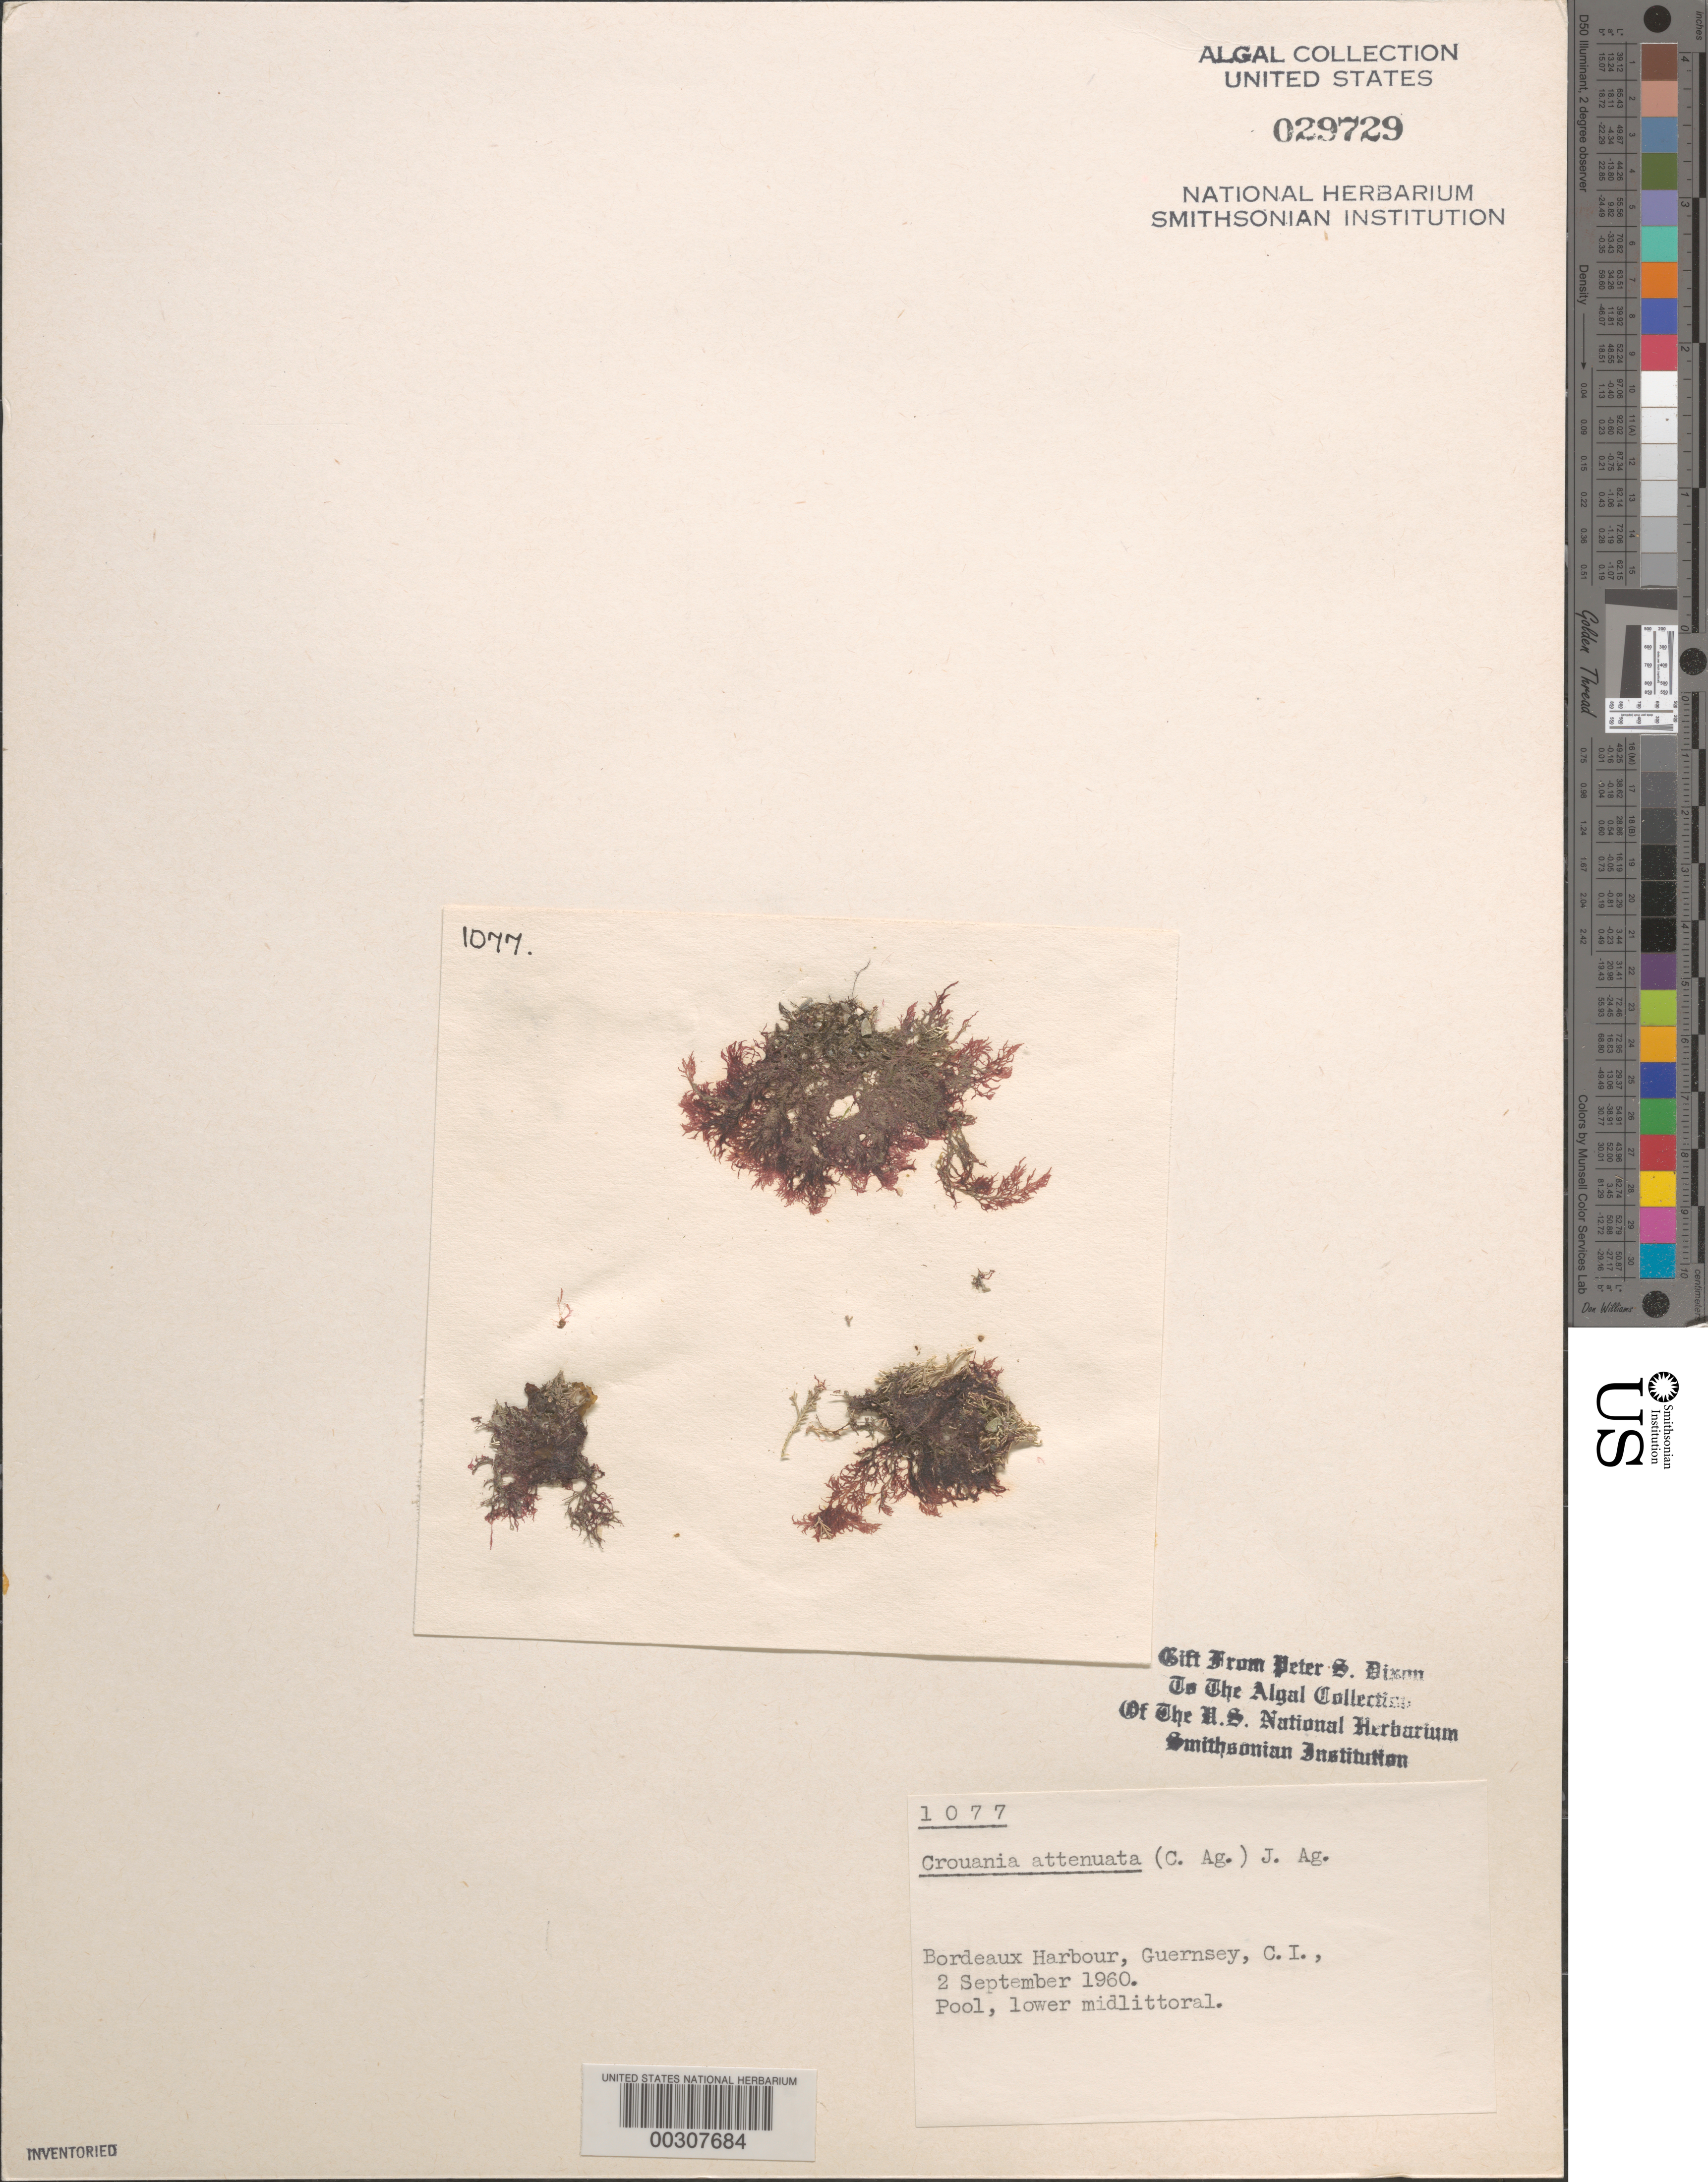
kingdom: Plantae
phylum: Rhodophyta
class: Florideophyceae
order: Ceramiales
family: Callithamniaceae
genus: Crouania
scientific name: Crouania attenuata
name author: (C. Agardh) J. Agardh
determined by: Dixon, P. S.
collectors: P. S. Dixon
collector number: PSD 1077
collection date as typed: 02 Sep 1960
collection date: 1960-09-02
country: United Kingdom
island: Guernsey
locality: Bordeaux Harbor. Bailiwick of Guernsey.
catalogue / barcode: US 29729